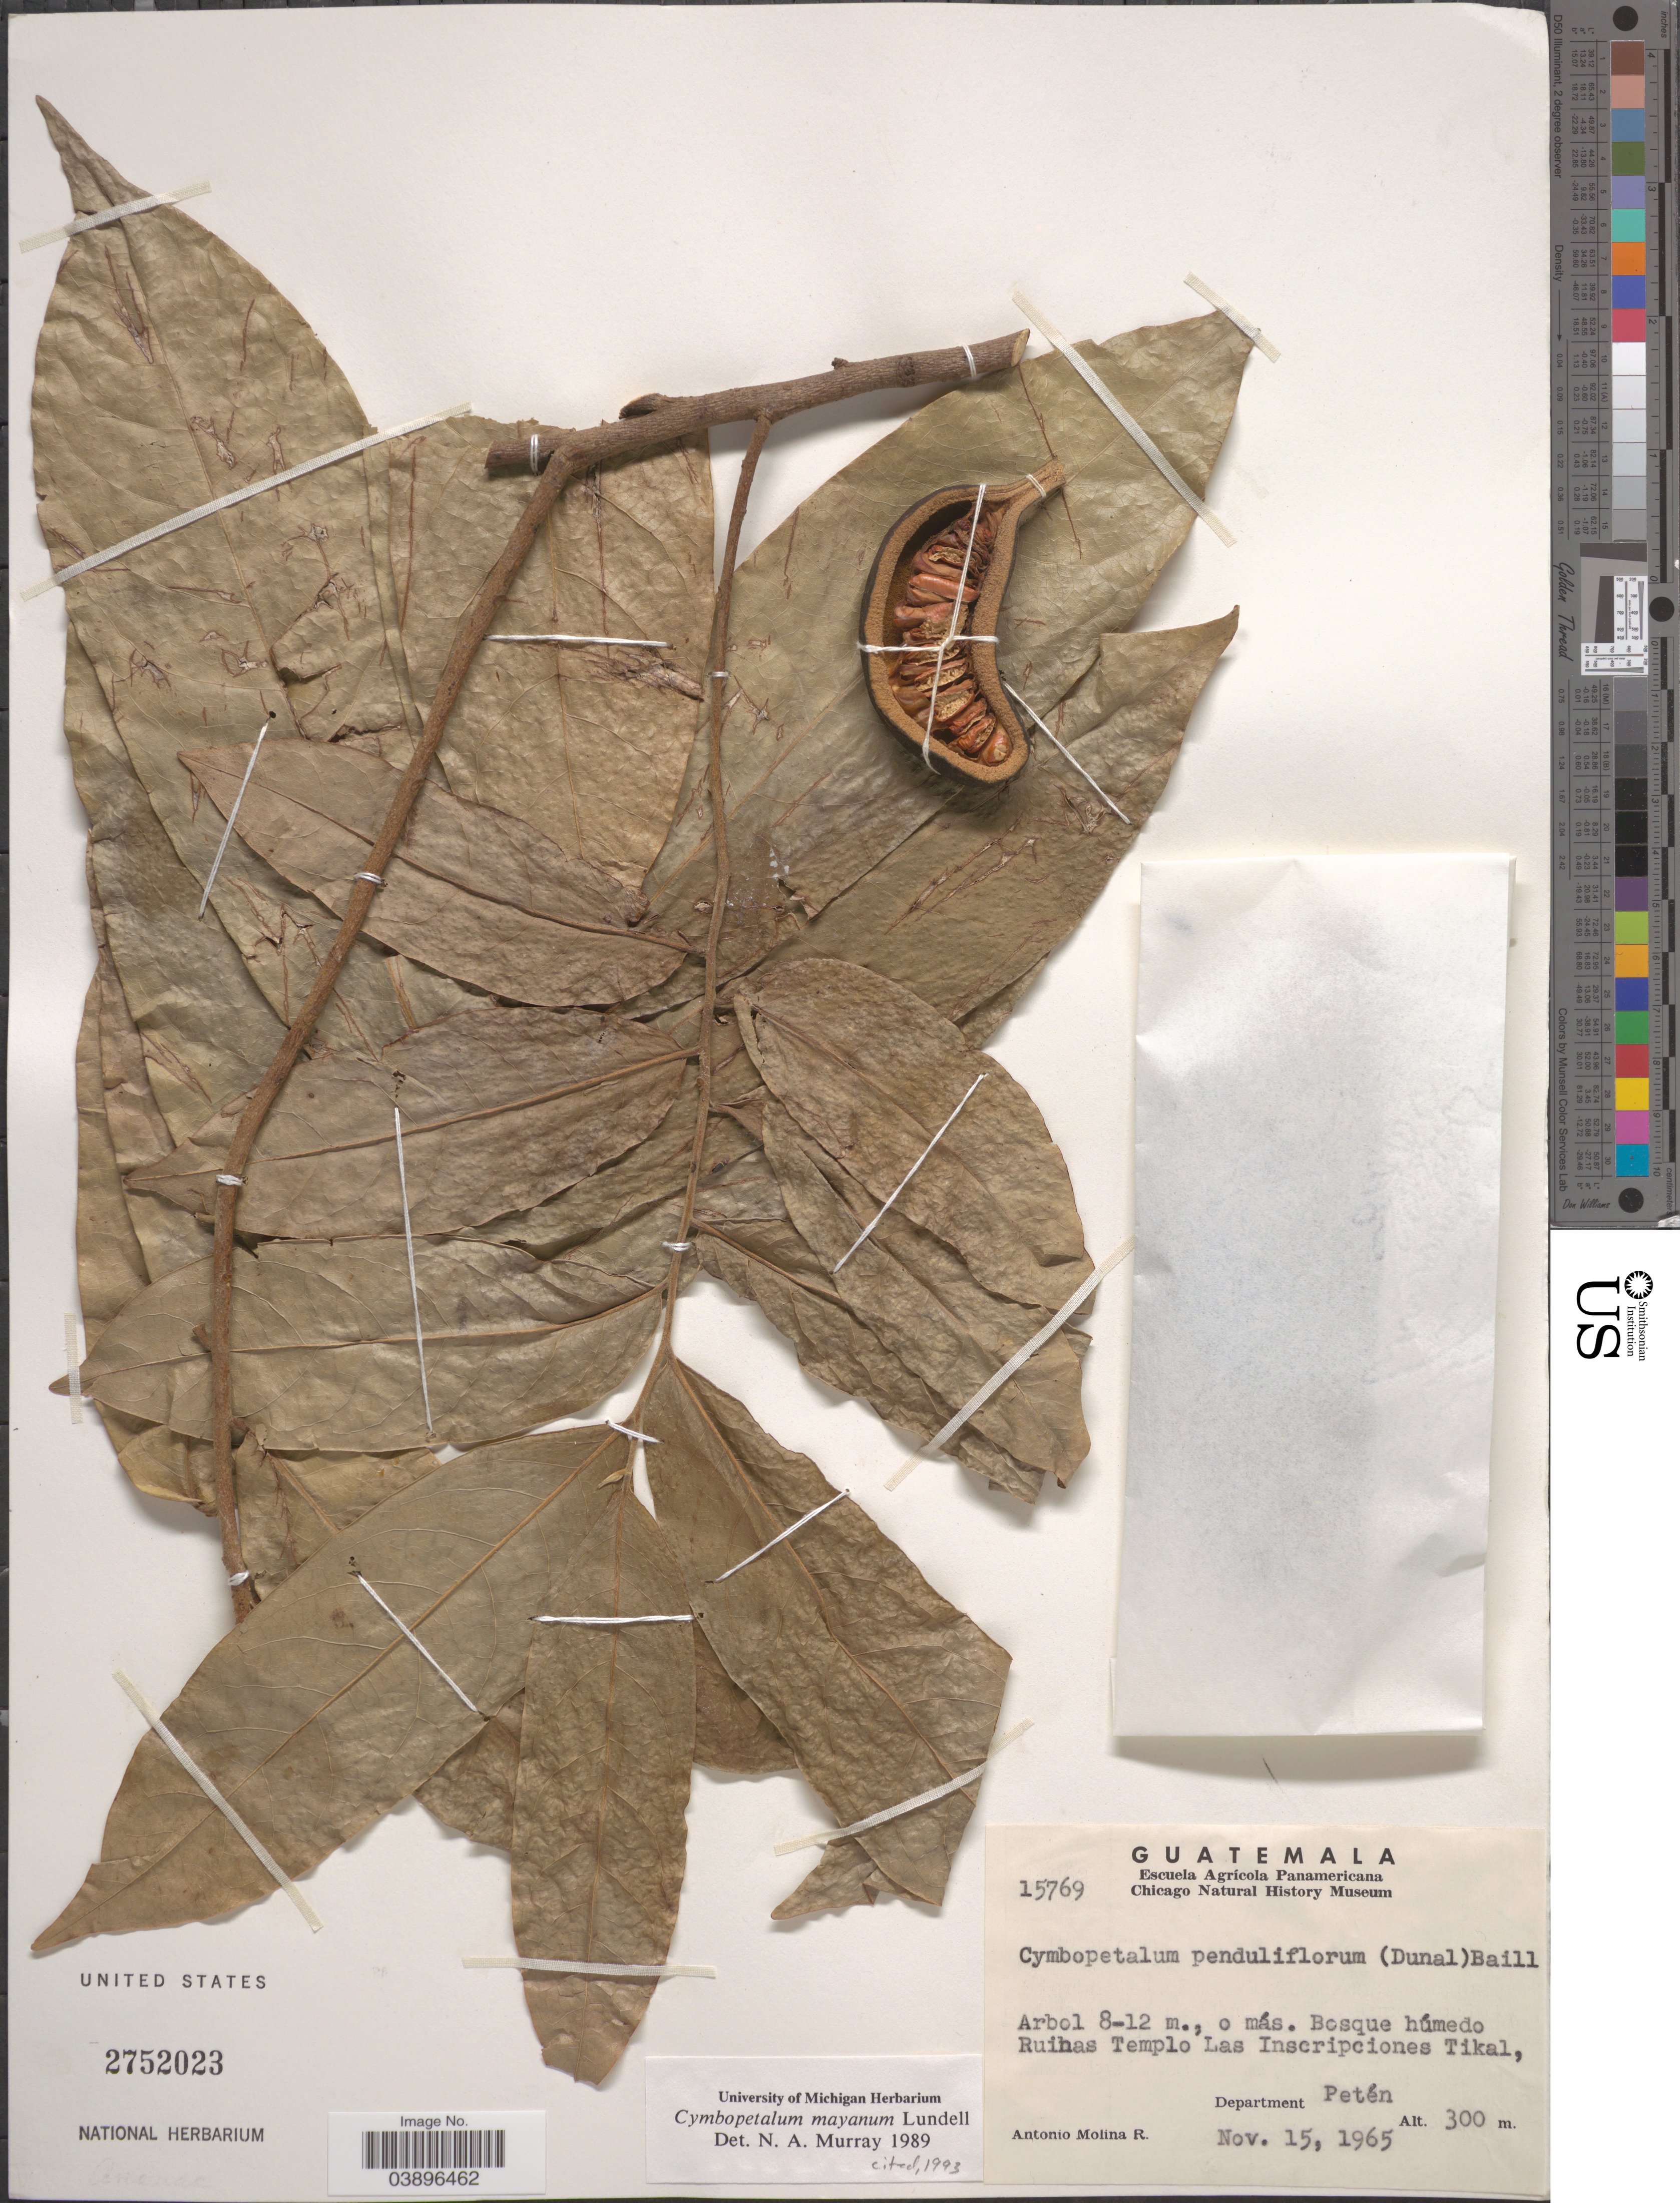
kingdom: Plantae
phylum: Tracheophyta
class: Magnoliopsida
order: Magnoliales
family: Annonaceae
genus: Cymbopetalum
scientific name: Cymbopetalum mayanum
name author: Lundell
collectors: A. Molina R.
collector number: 15769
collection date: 1965-11-15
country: Guatemala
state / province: El Peten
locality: Bosque húmedo Ruihas Templo Las Inscripciones Tikal, Department Petén.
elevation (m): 300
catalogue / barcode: US 2752023